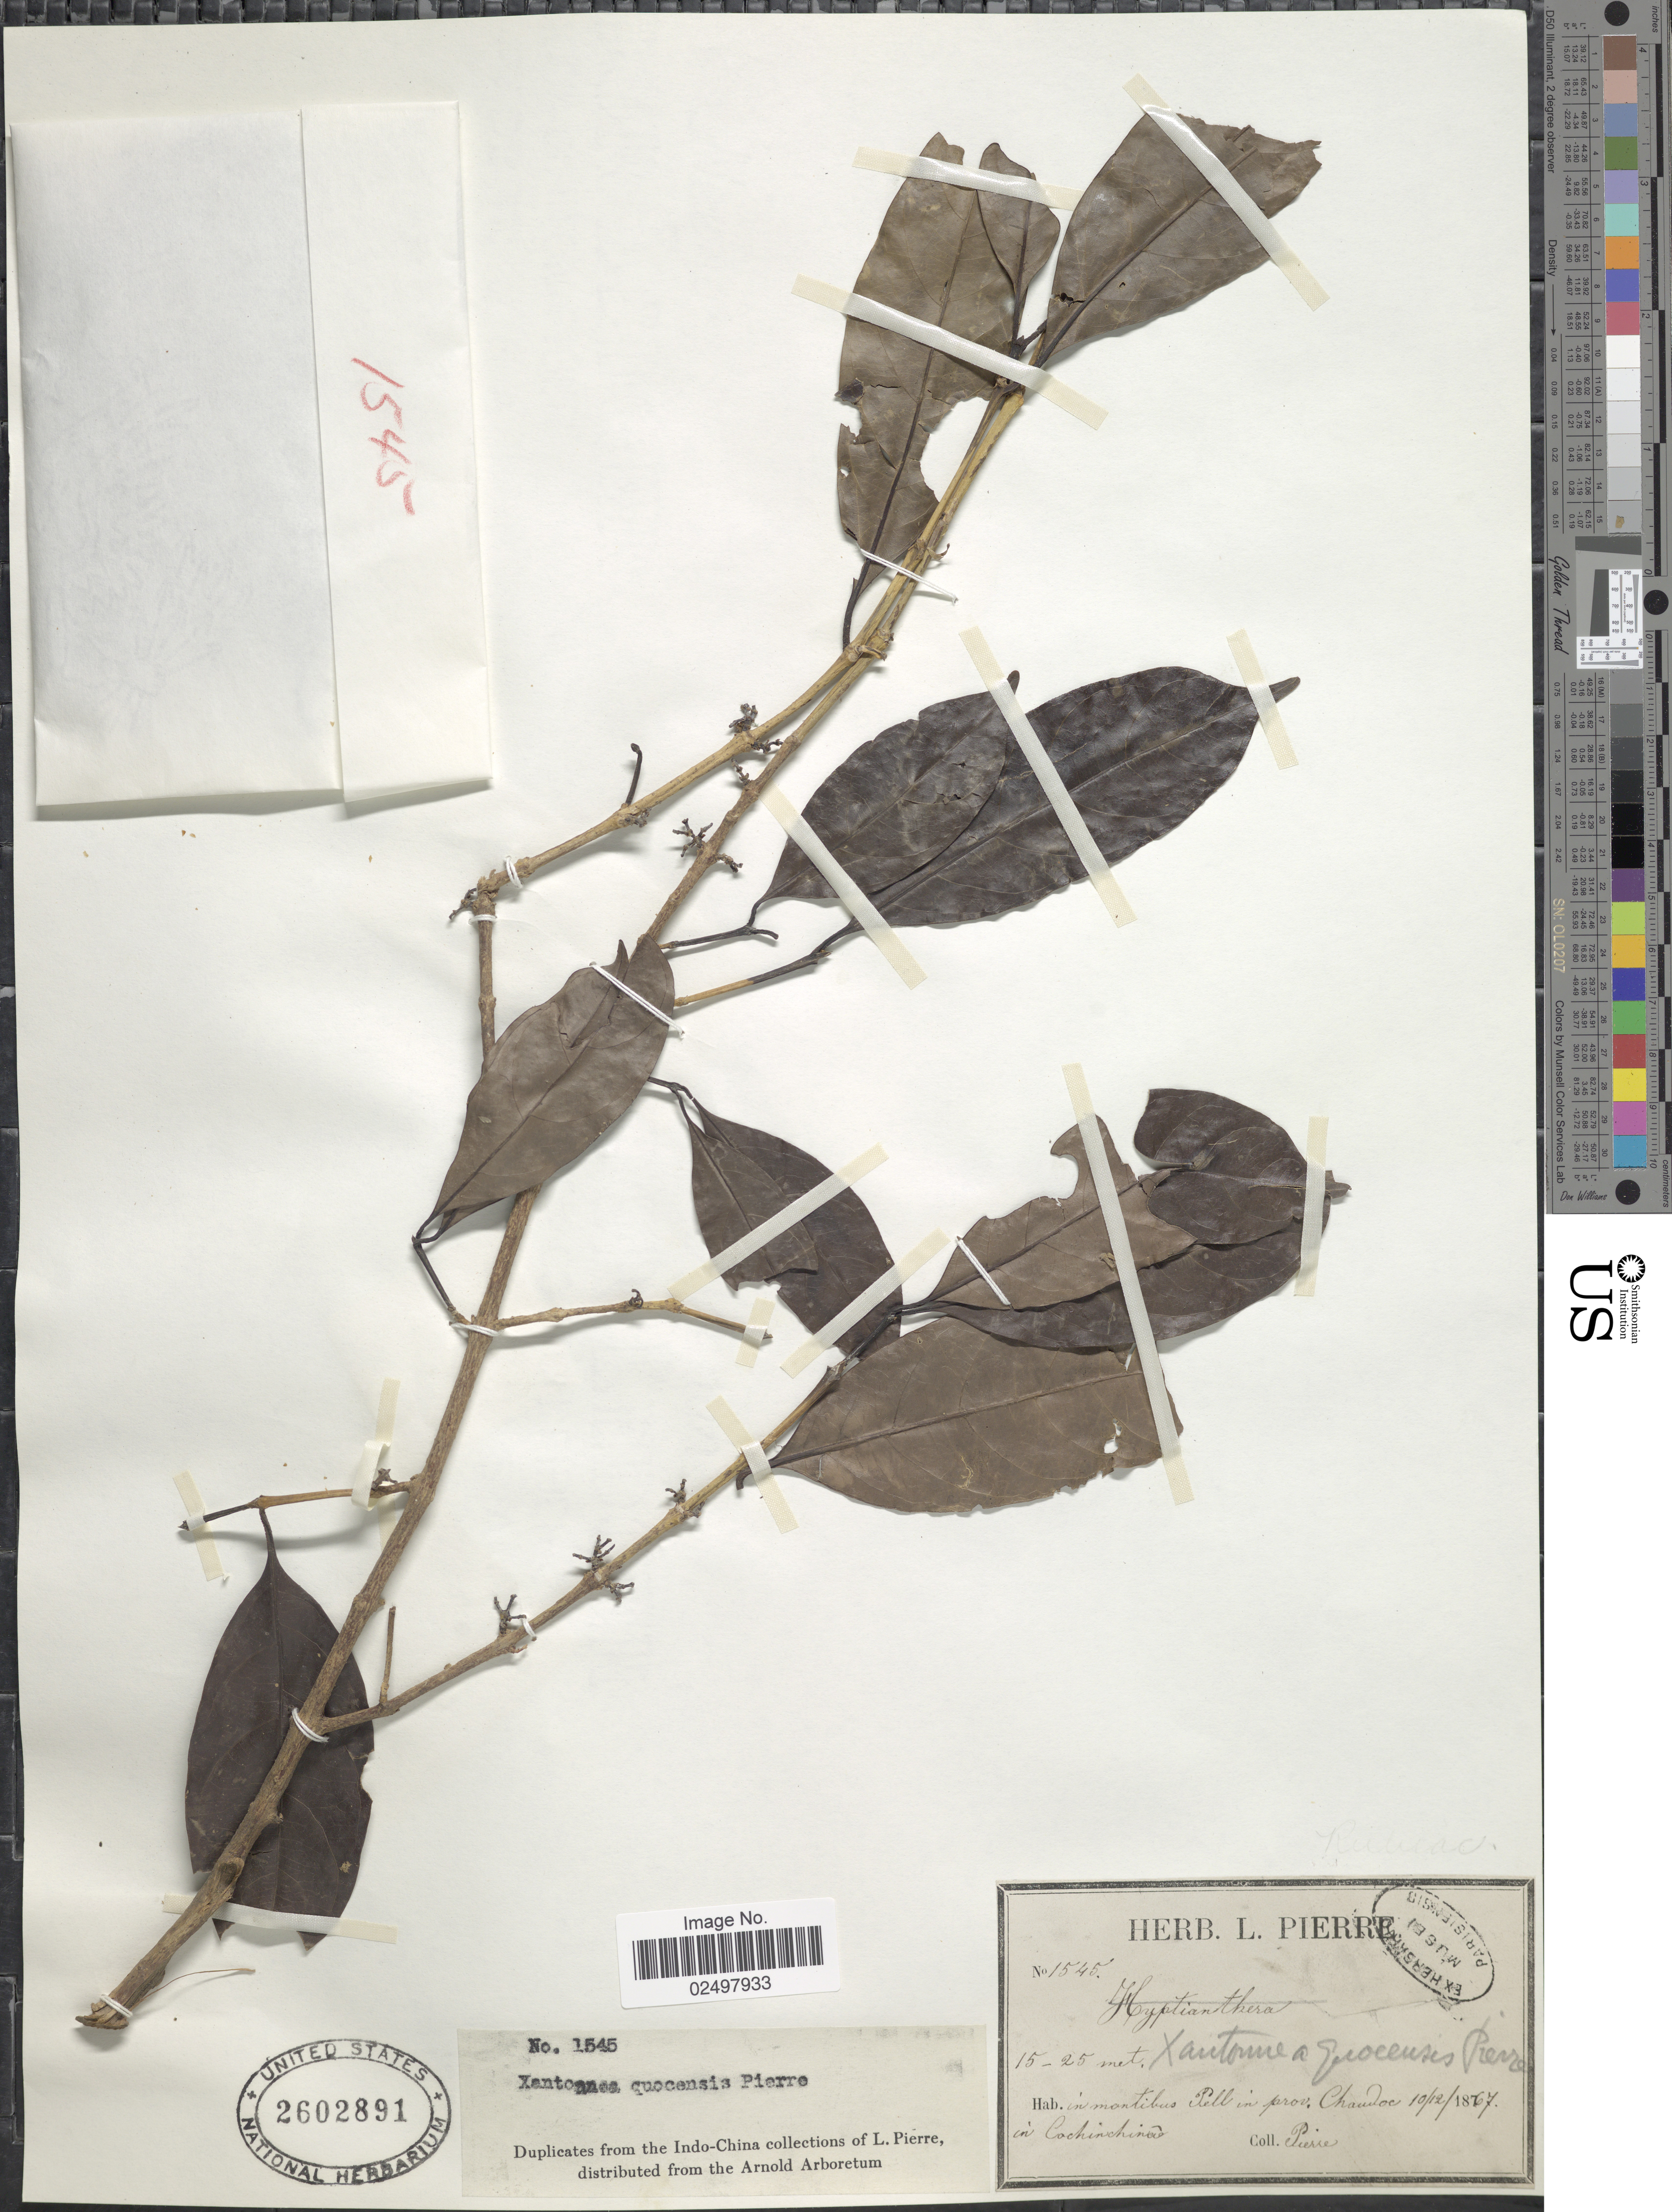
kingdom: Plantae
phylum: Tracheophyta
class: Magnoliopsida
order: Gentianales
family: Rubiaceae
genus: Xantonnea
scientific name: Xantonnea quocensis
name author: Pierre ex Pit.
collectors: L. Pierre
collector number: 1545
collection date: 1867-12-10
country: Vietnam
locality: In montibus Pell in prov. Chaudoc in Cochinchina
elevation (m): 15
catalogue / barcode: US 2602891